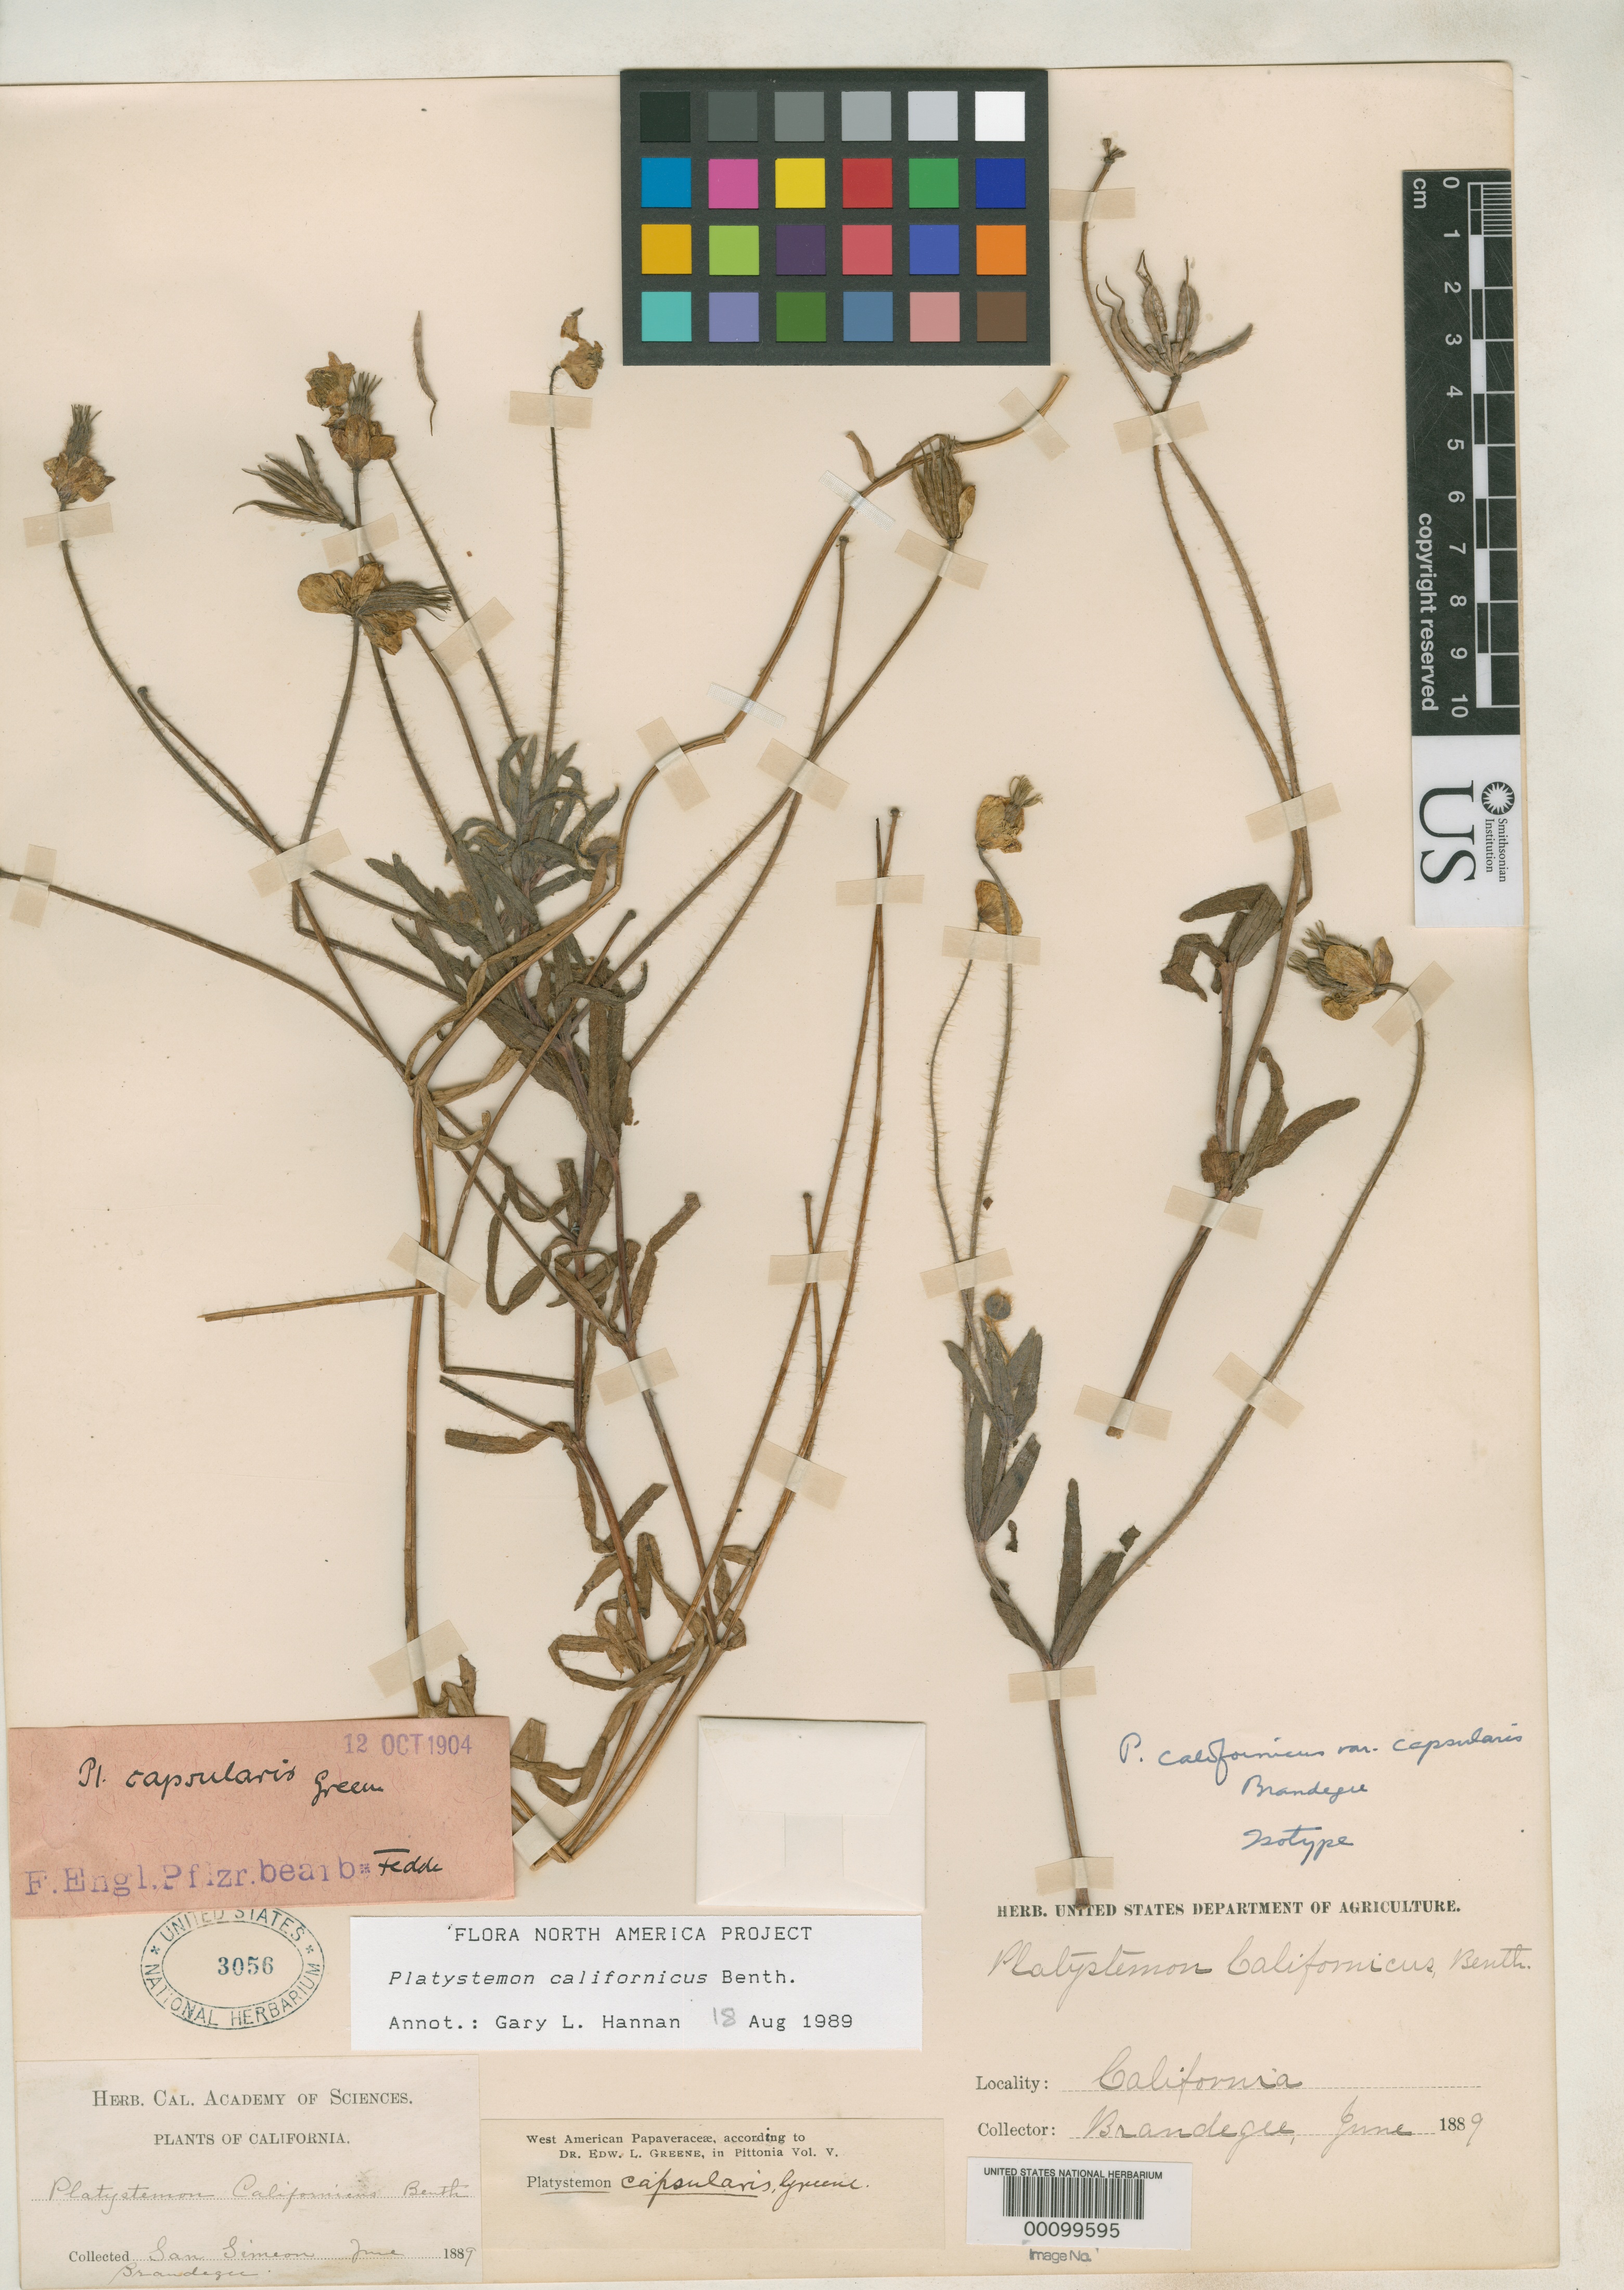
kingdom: Plantae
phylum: Tracheophyta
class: Magnoliopsida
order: Ranunculales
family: Papaveraceae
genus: Platystemon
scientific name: Platystemon californicus var. capsularis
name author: Brandegee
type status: Isotype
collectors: T. S. Brandegee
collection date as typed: Jun 1889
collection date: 1889-06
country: United States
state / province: California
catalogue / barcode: US 3056